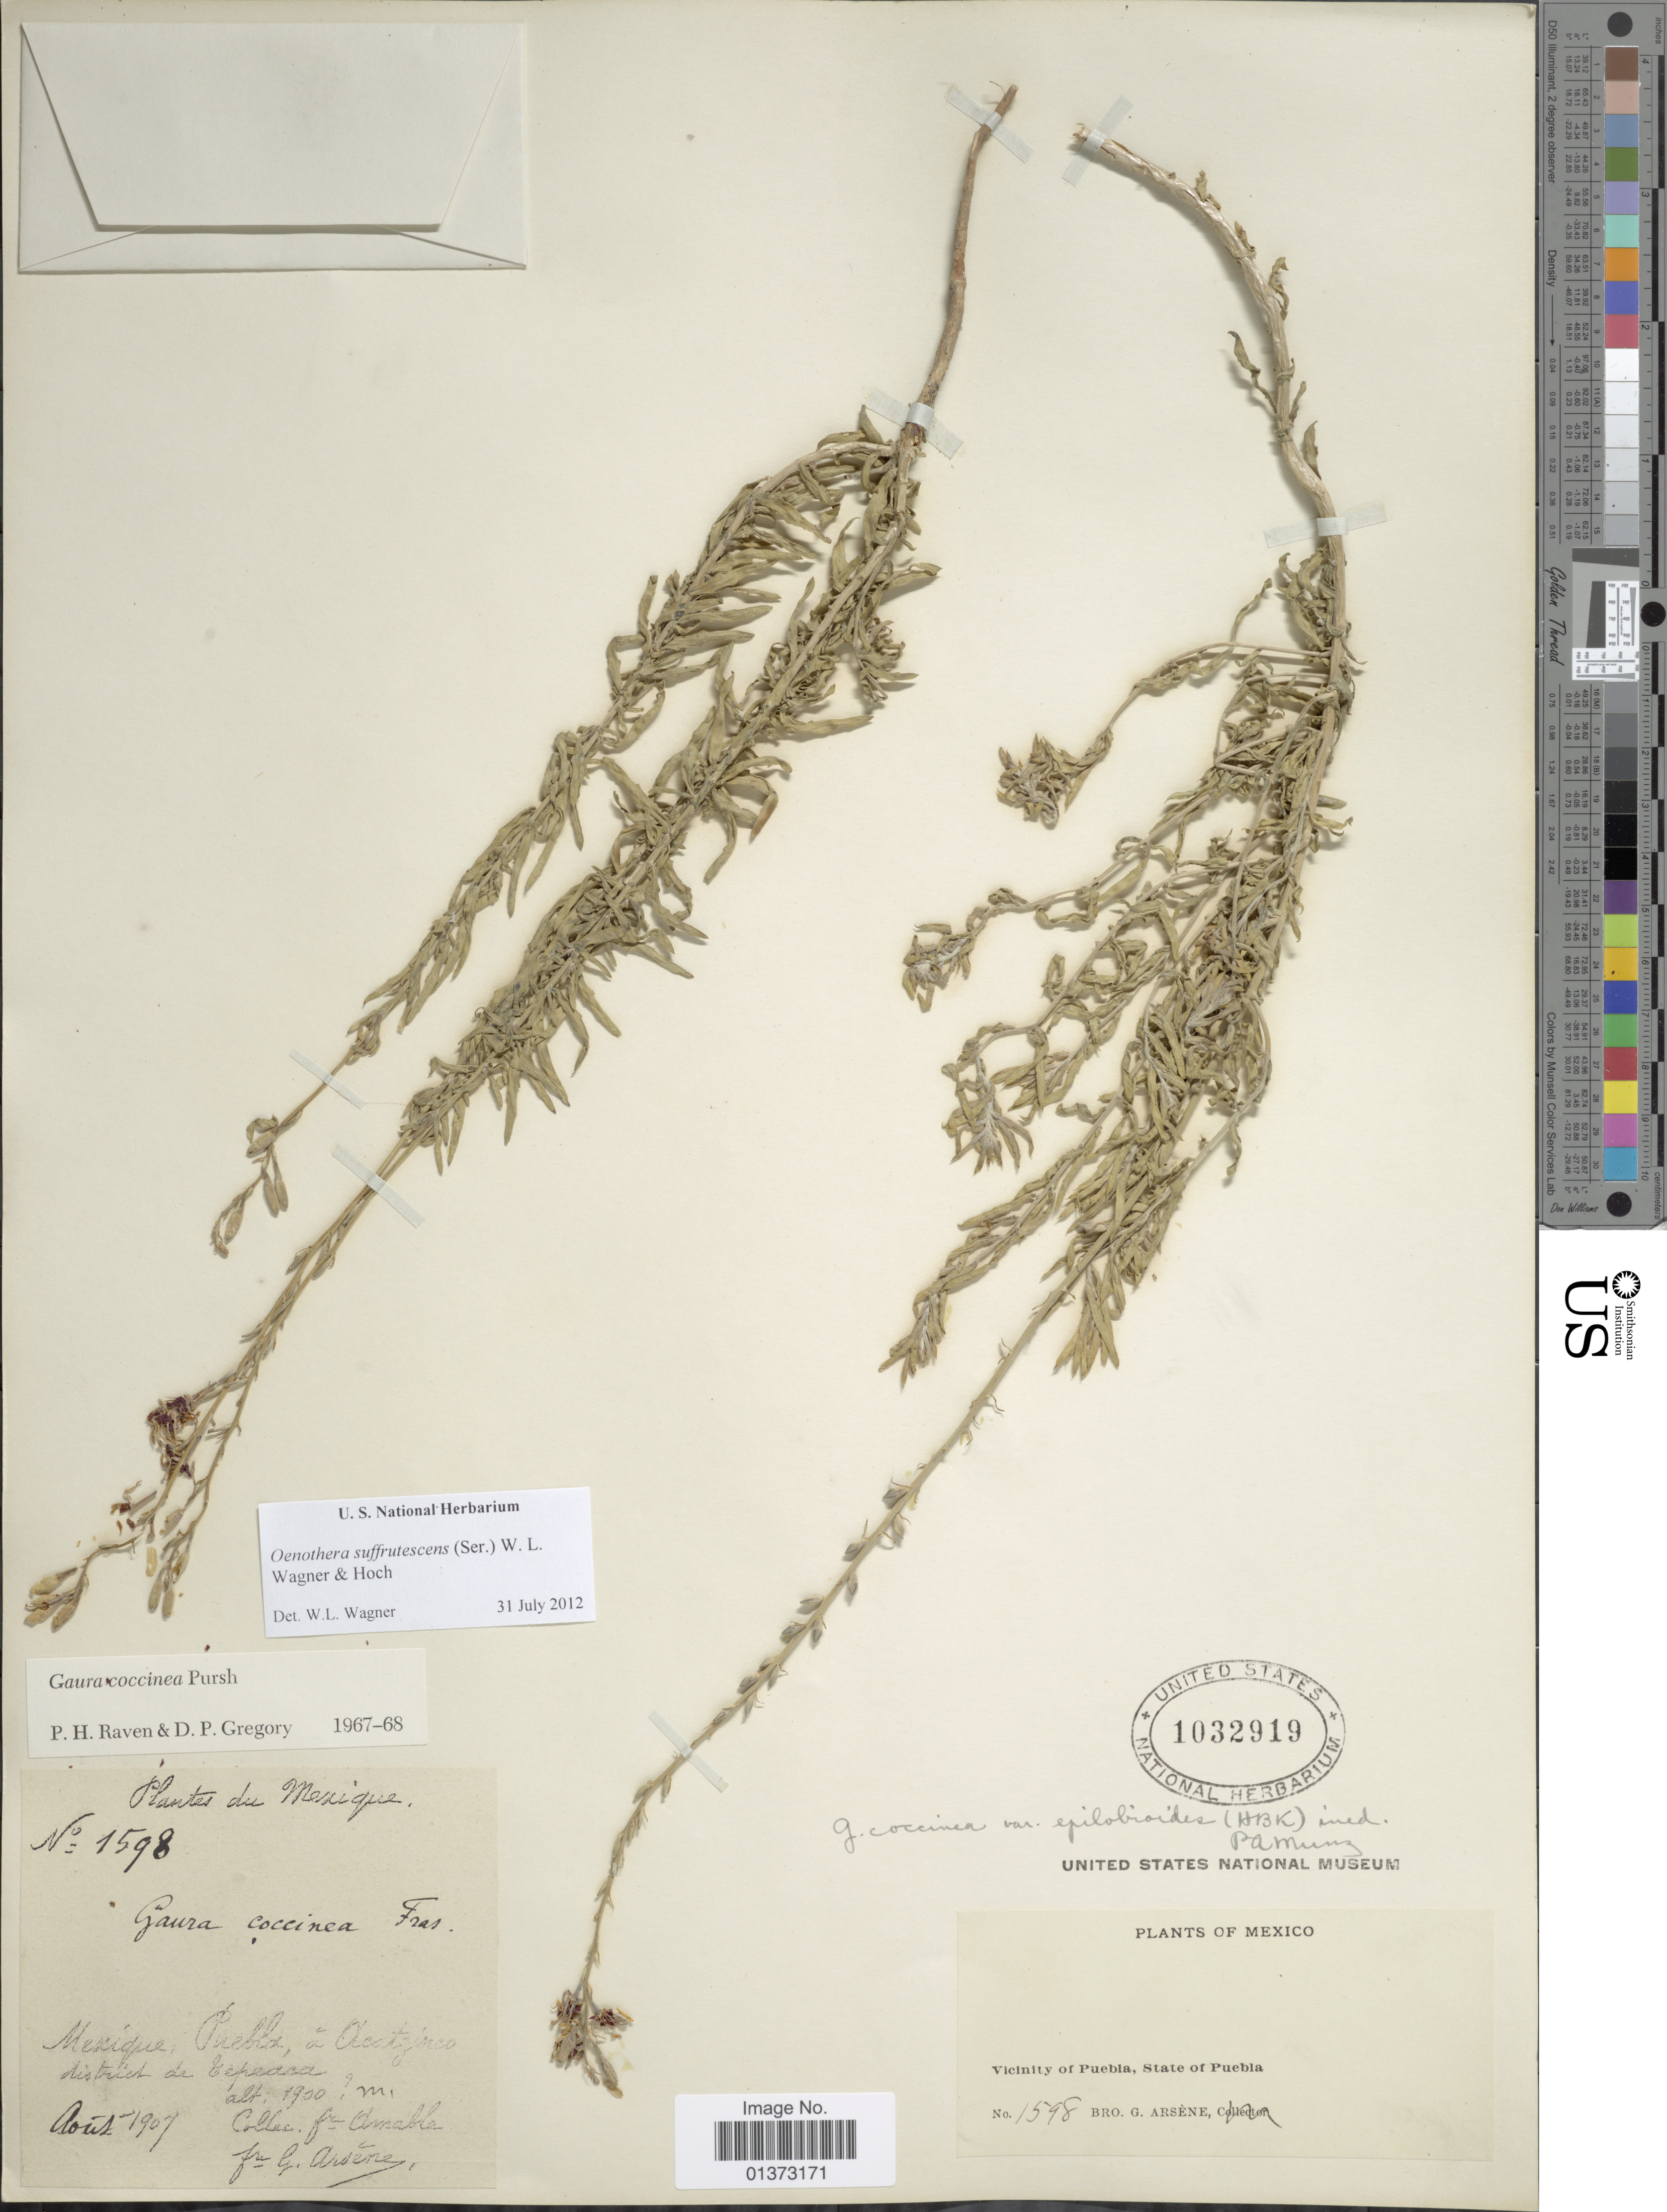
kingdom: Plantae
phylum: Tracheophyta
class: Magnoliopsida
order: Myrtales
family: Onagraceae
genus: Oenothera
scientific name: Oenothera suffrutescens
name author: (Ser.) W.L. Wagner & Hoch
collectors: B. Amable & Bro. G. Arsène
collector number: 1598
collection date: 1907-08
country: Mexico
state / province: Puebla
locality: Á Acatzinco - District de Tepeaca [At Acatzingo - Tepeaca District] - Vicinity of Puebla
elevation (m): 1900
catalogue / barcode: US 1032919